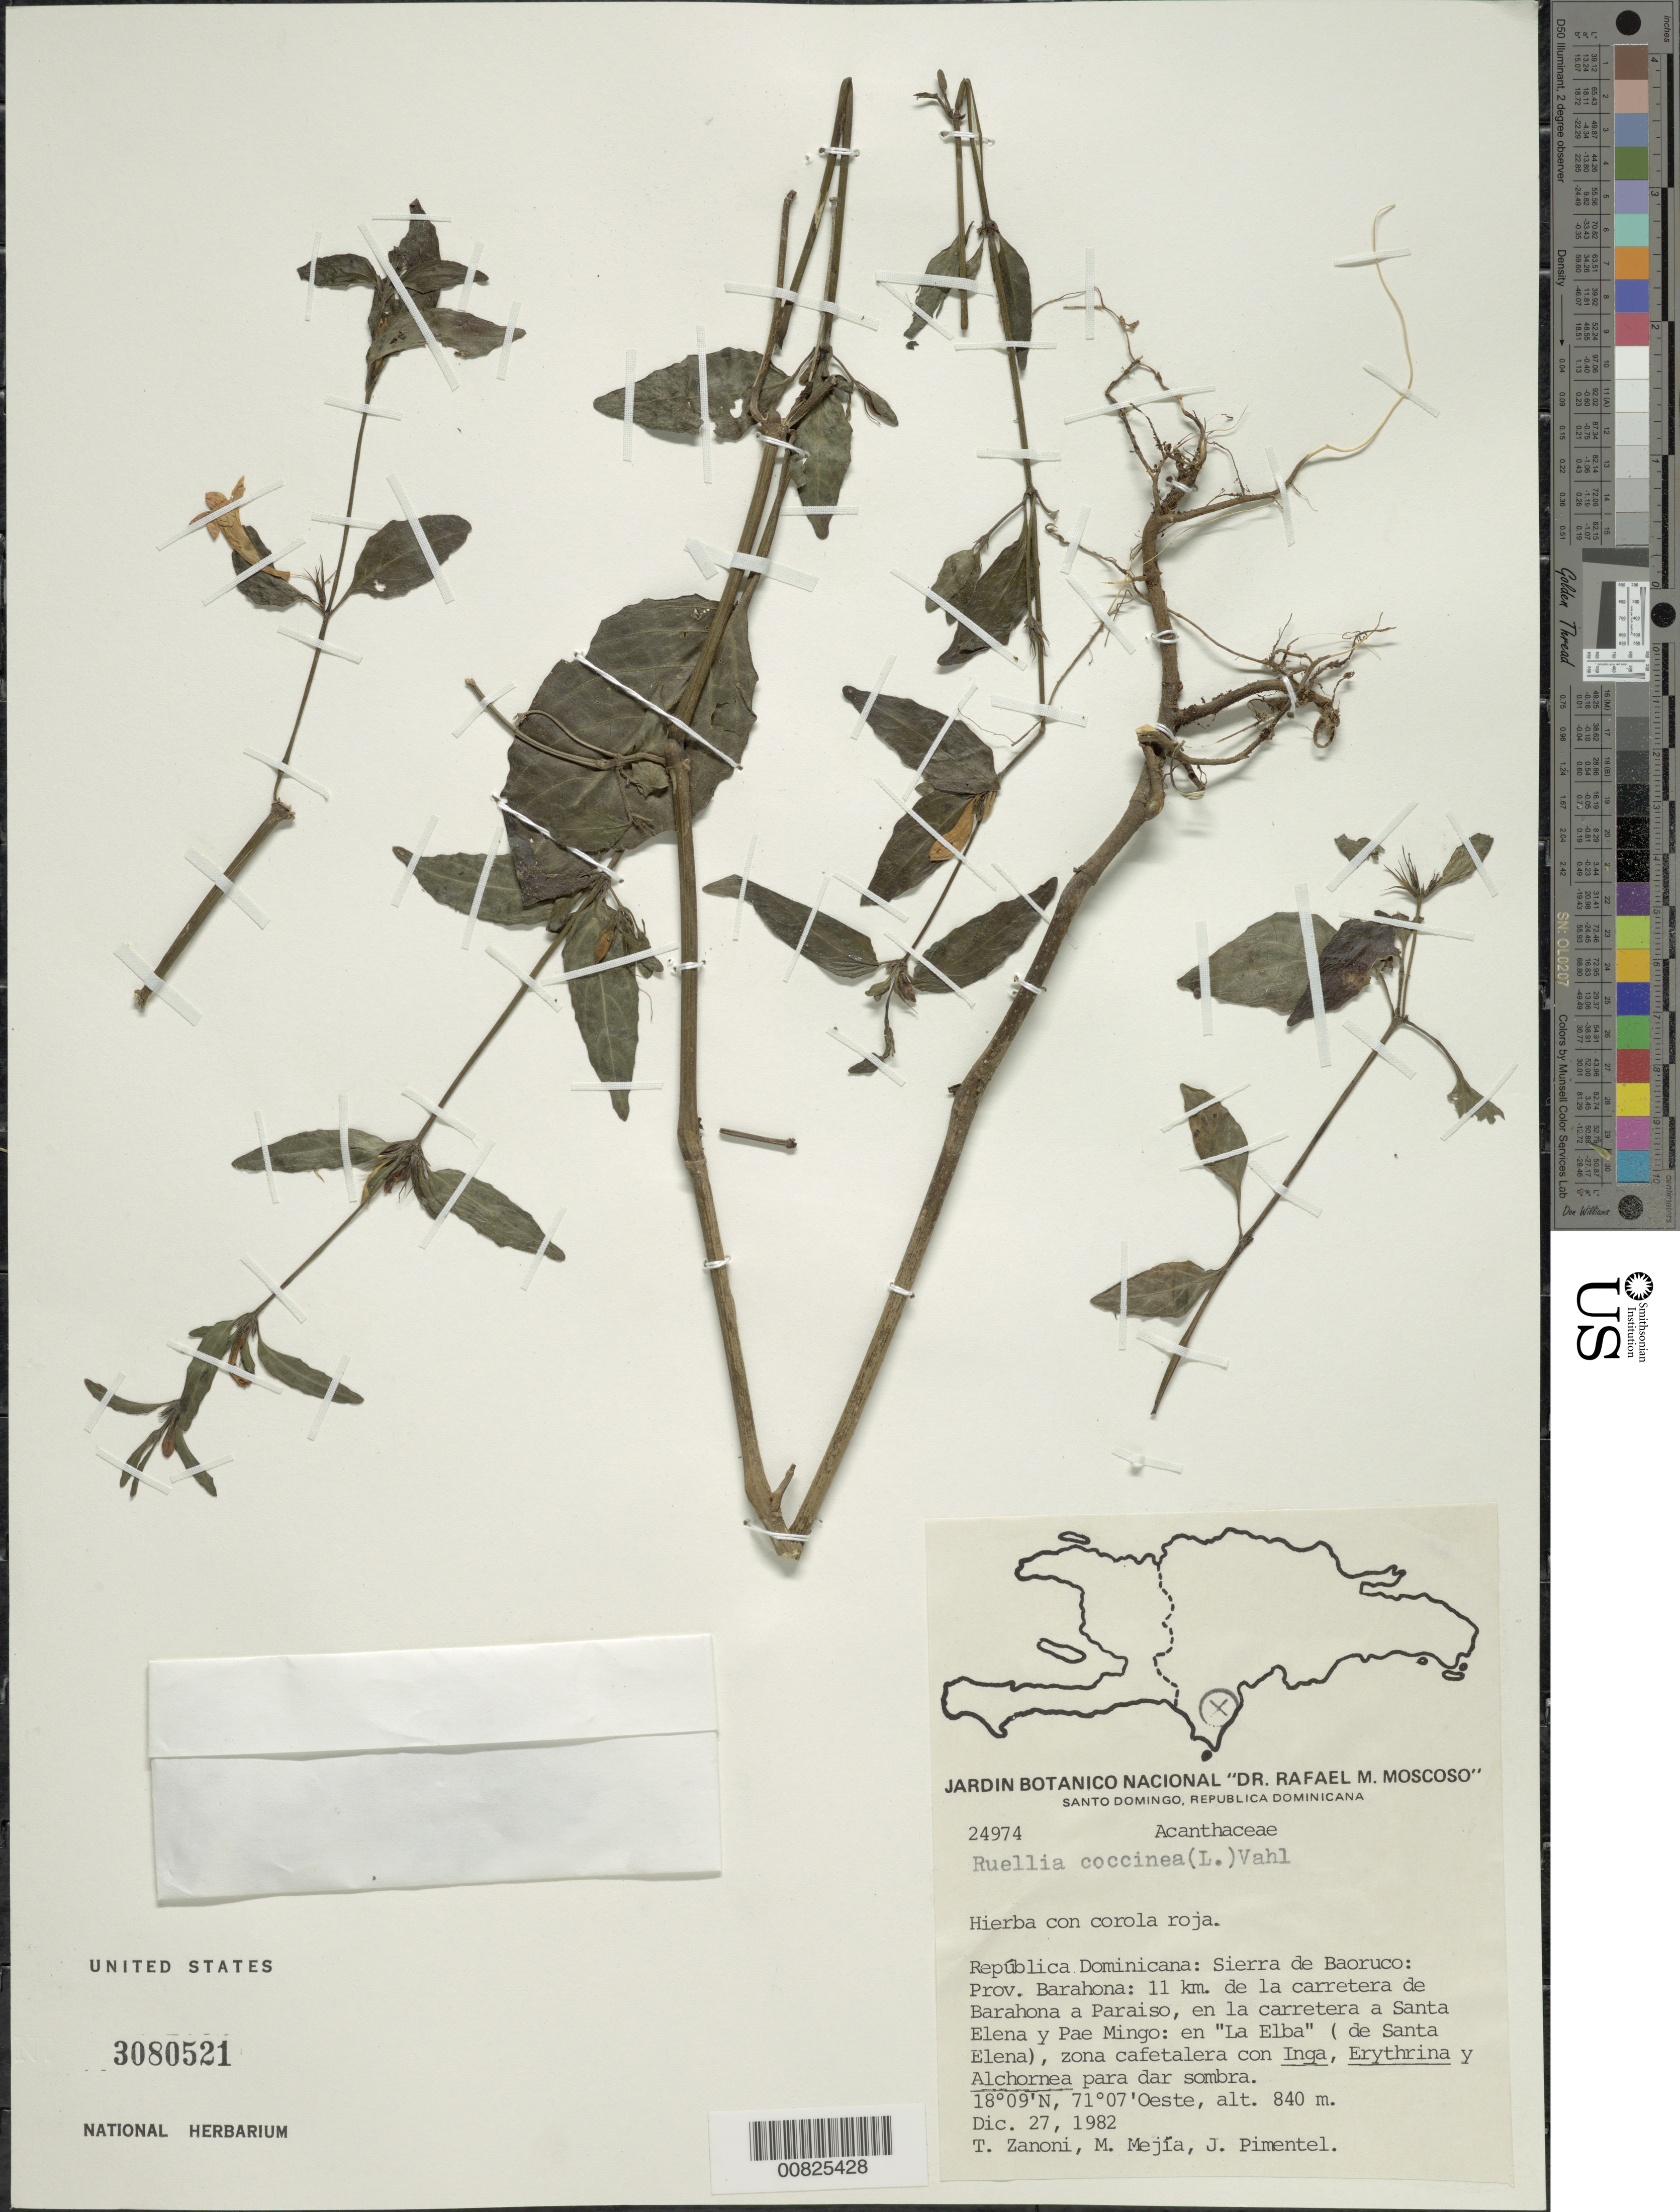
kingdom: Plantae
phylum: Tracheophyta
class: Magnoliopsida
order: Lamiales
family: Acanthaceae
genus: Ruellia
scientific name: Ruellia coccinea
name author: (L.) Vahl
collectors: T. A. Zanoni, M. Mejia & J. Pimentel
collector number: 24974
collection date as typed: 27 Dec 1982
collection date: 1982-12-27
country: Dominican Republic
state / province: Barahona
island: Hispaniola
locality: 11 km. de la carretera de Barahona a Paraiso, en la carretera a Santa Elena y Pae Mingo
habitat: En "La Elba", zona cafetalera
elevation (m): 840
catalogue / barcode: US 3080521